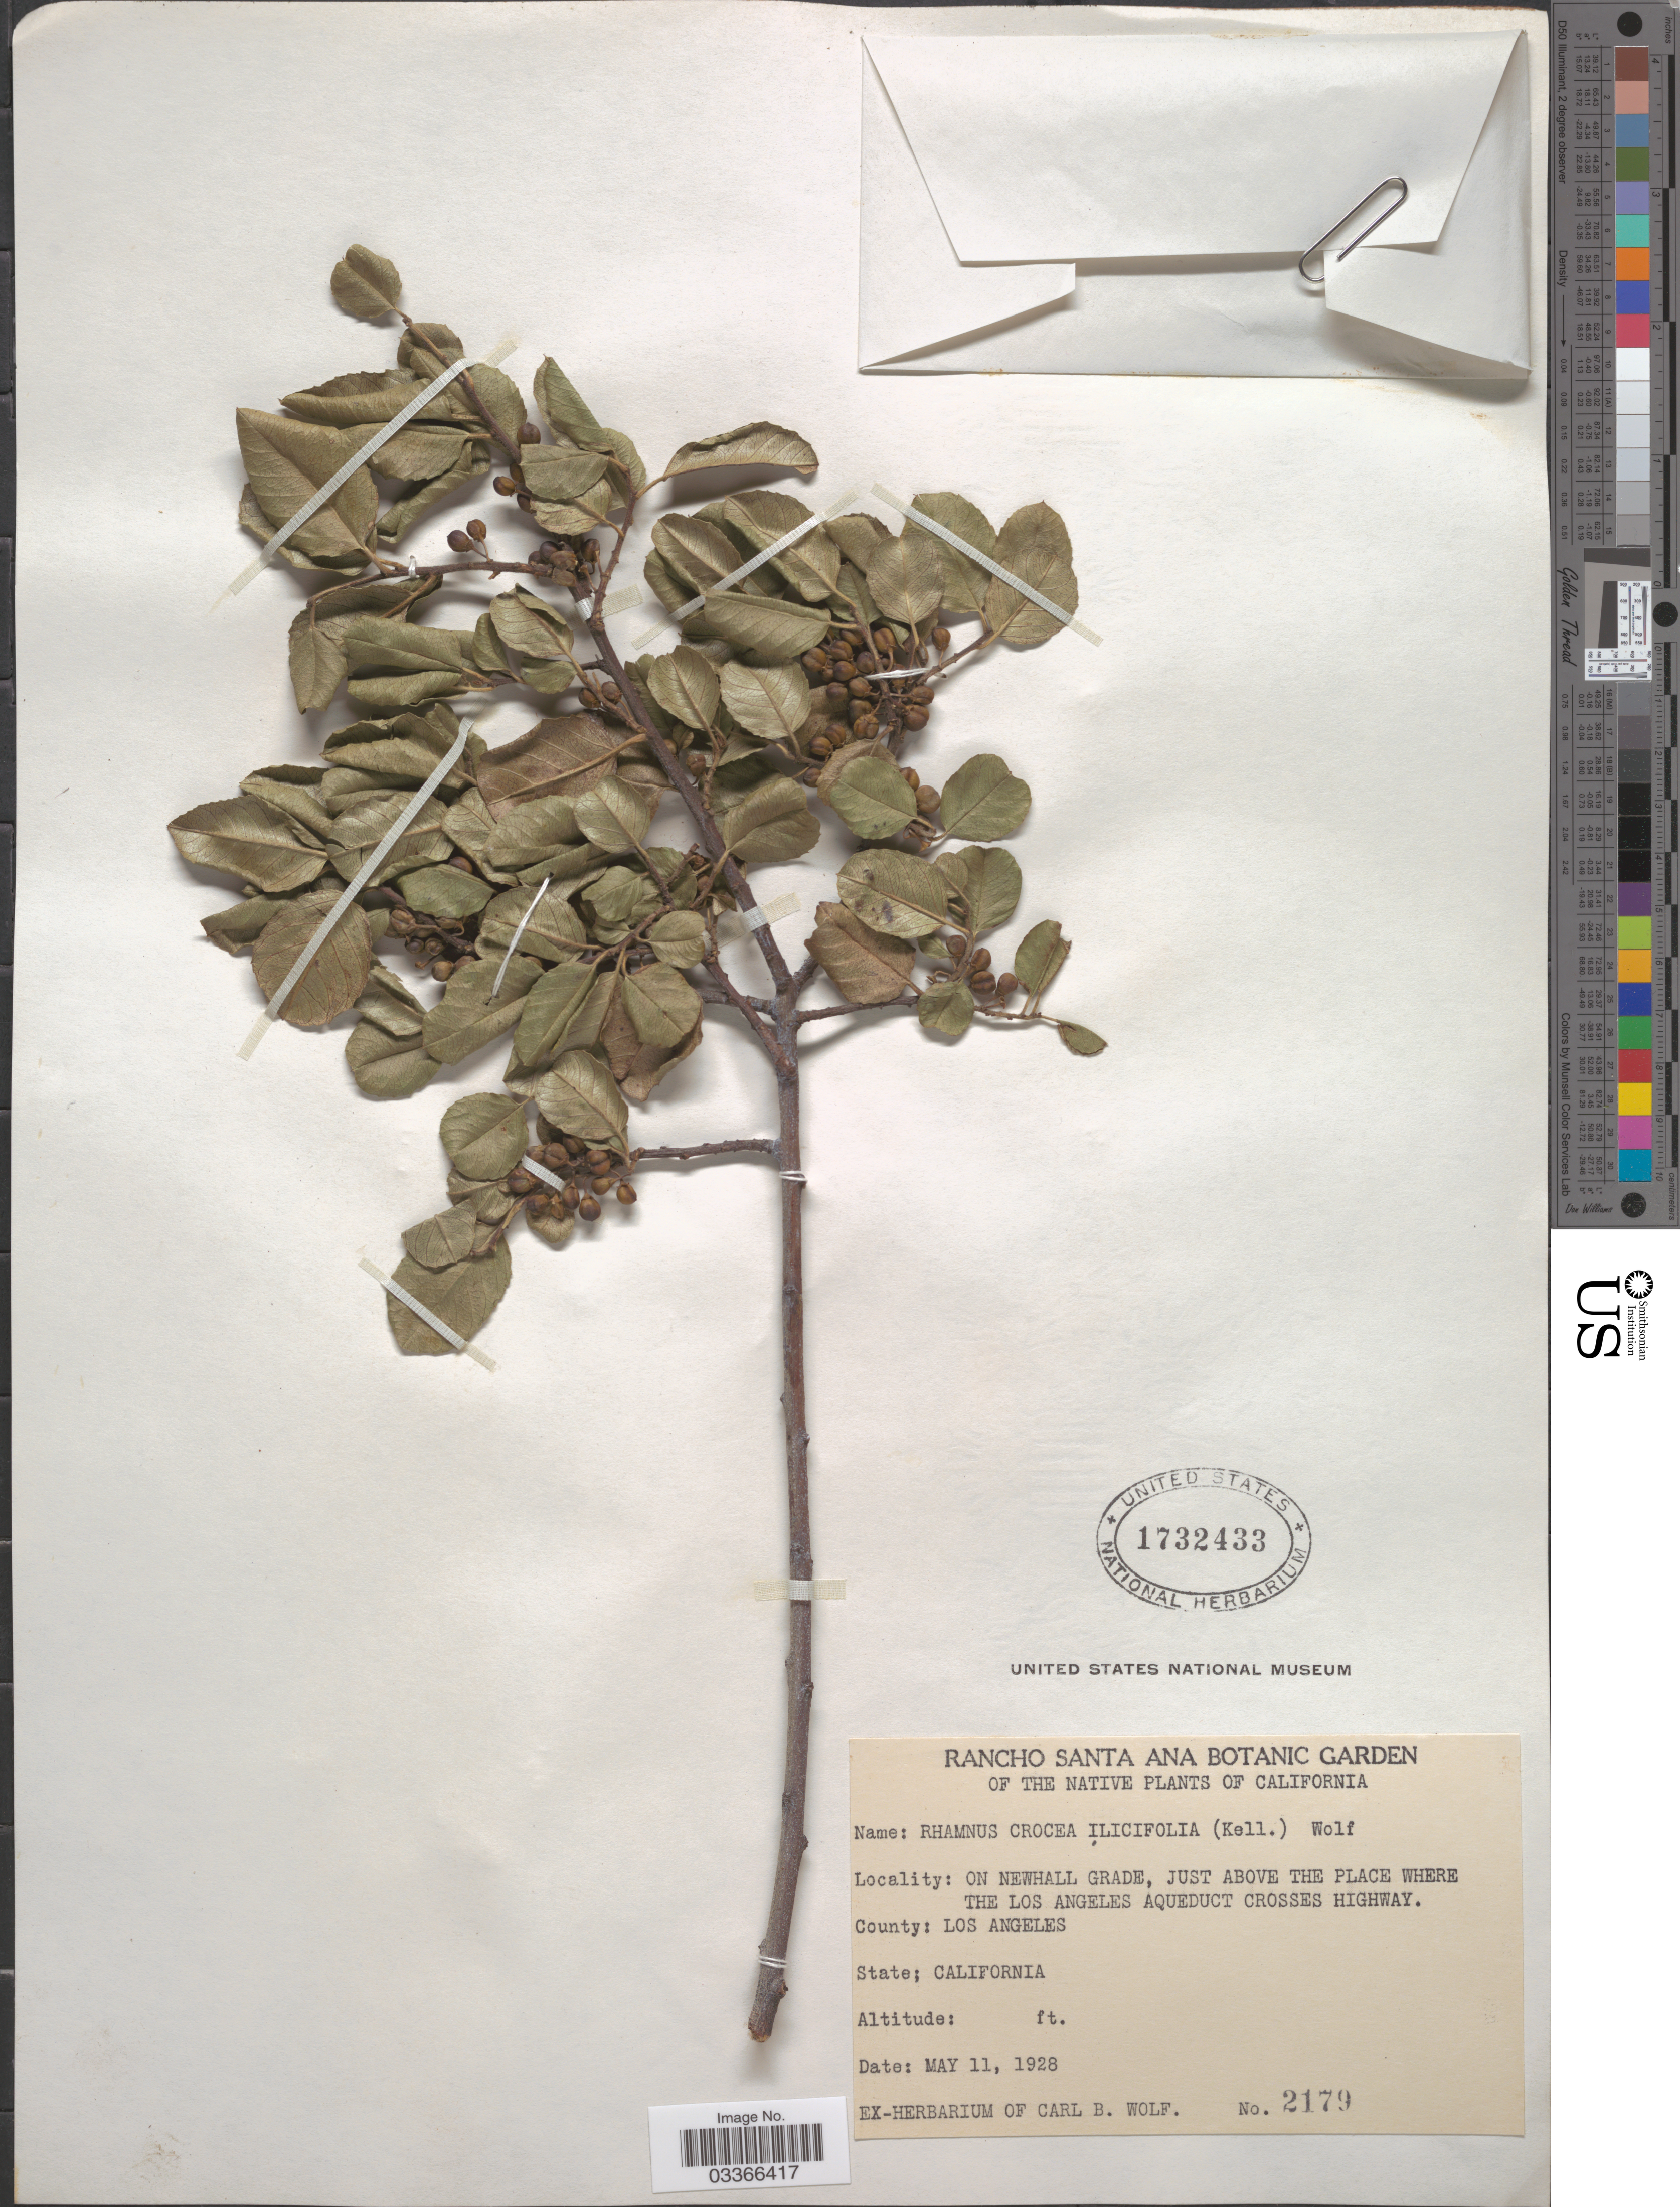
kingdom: Plantae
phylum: Tracheophyta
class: Magnoliopsida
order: Rosales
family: Rhamnaceae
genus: Rhamnus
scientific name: Rhamnus crocea var. ilicifolia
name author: (Kellogg) Greene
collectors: ex herb. Carl B. Wolf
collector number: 2179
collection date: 1928-05-11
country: United States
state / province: California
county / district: Los Angeles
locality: On Newhall Grade, just above the place where the Los Angeles aqueduct crosses highway. County: Los Angeles.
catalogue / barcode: US 1732433